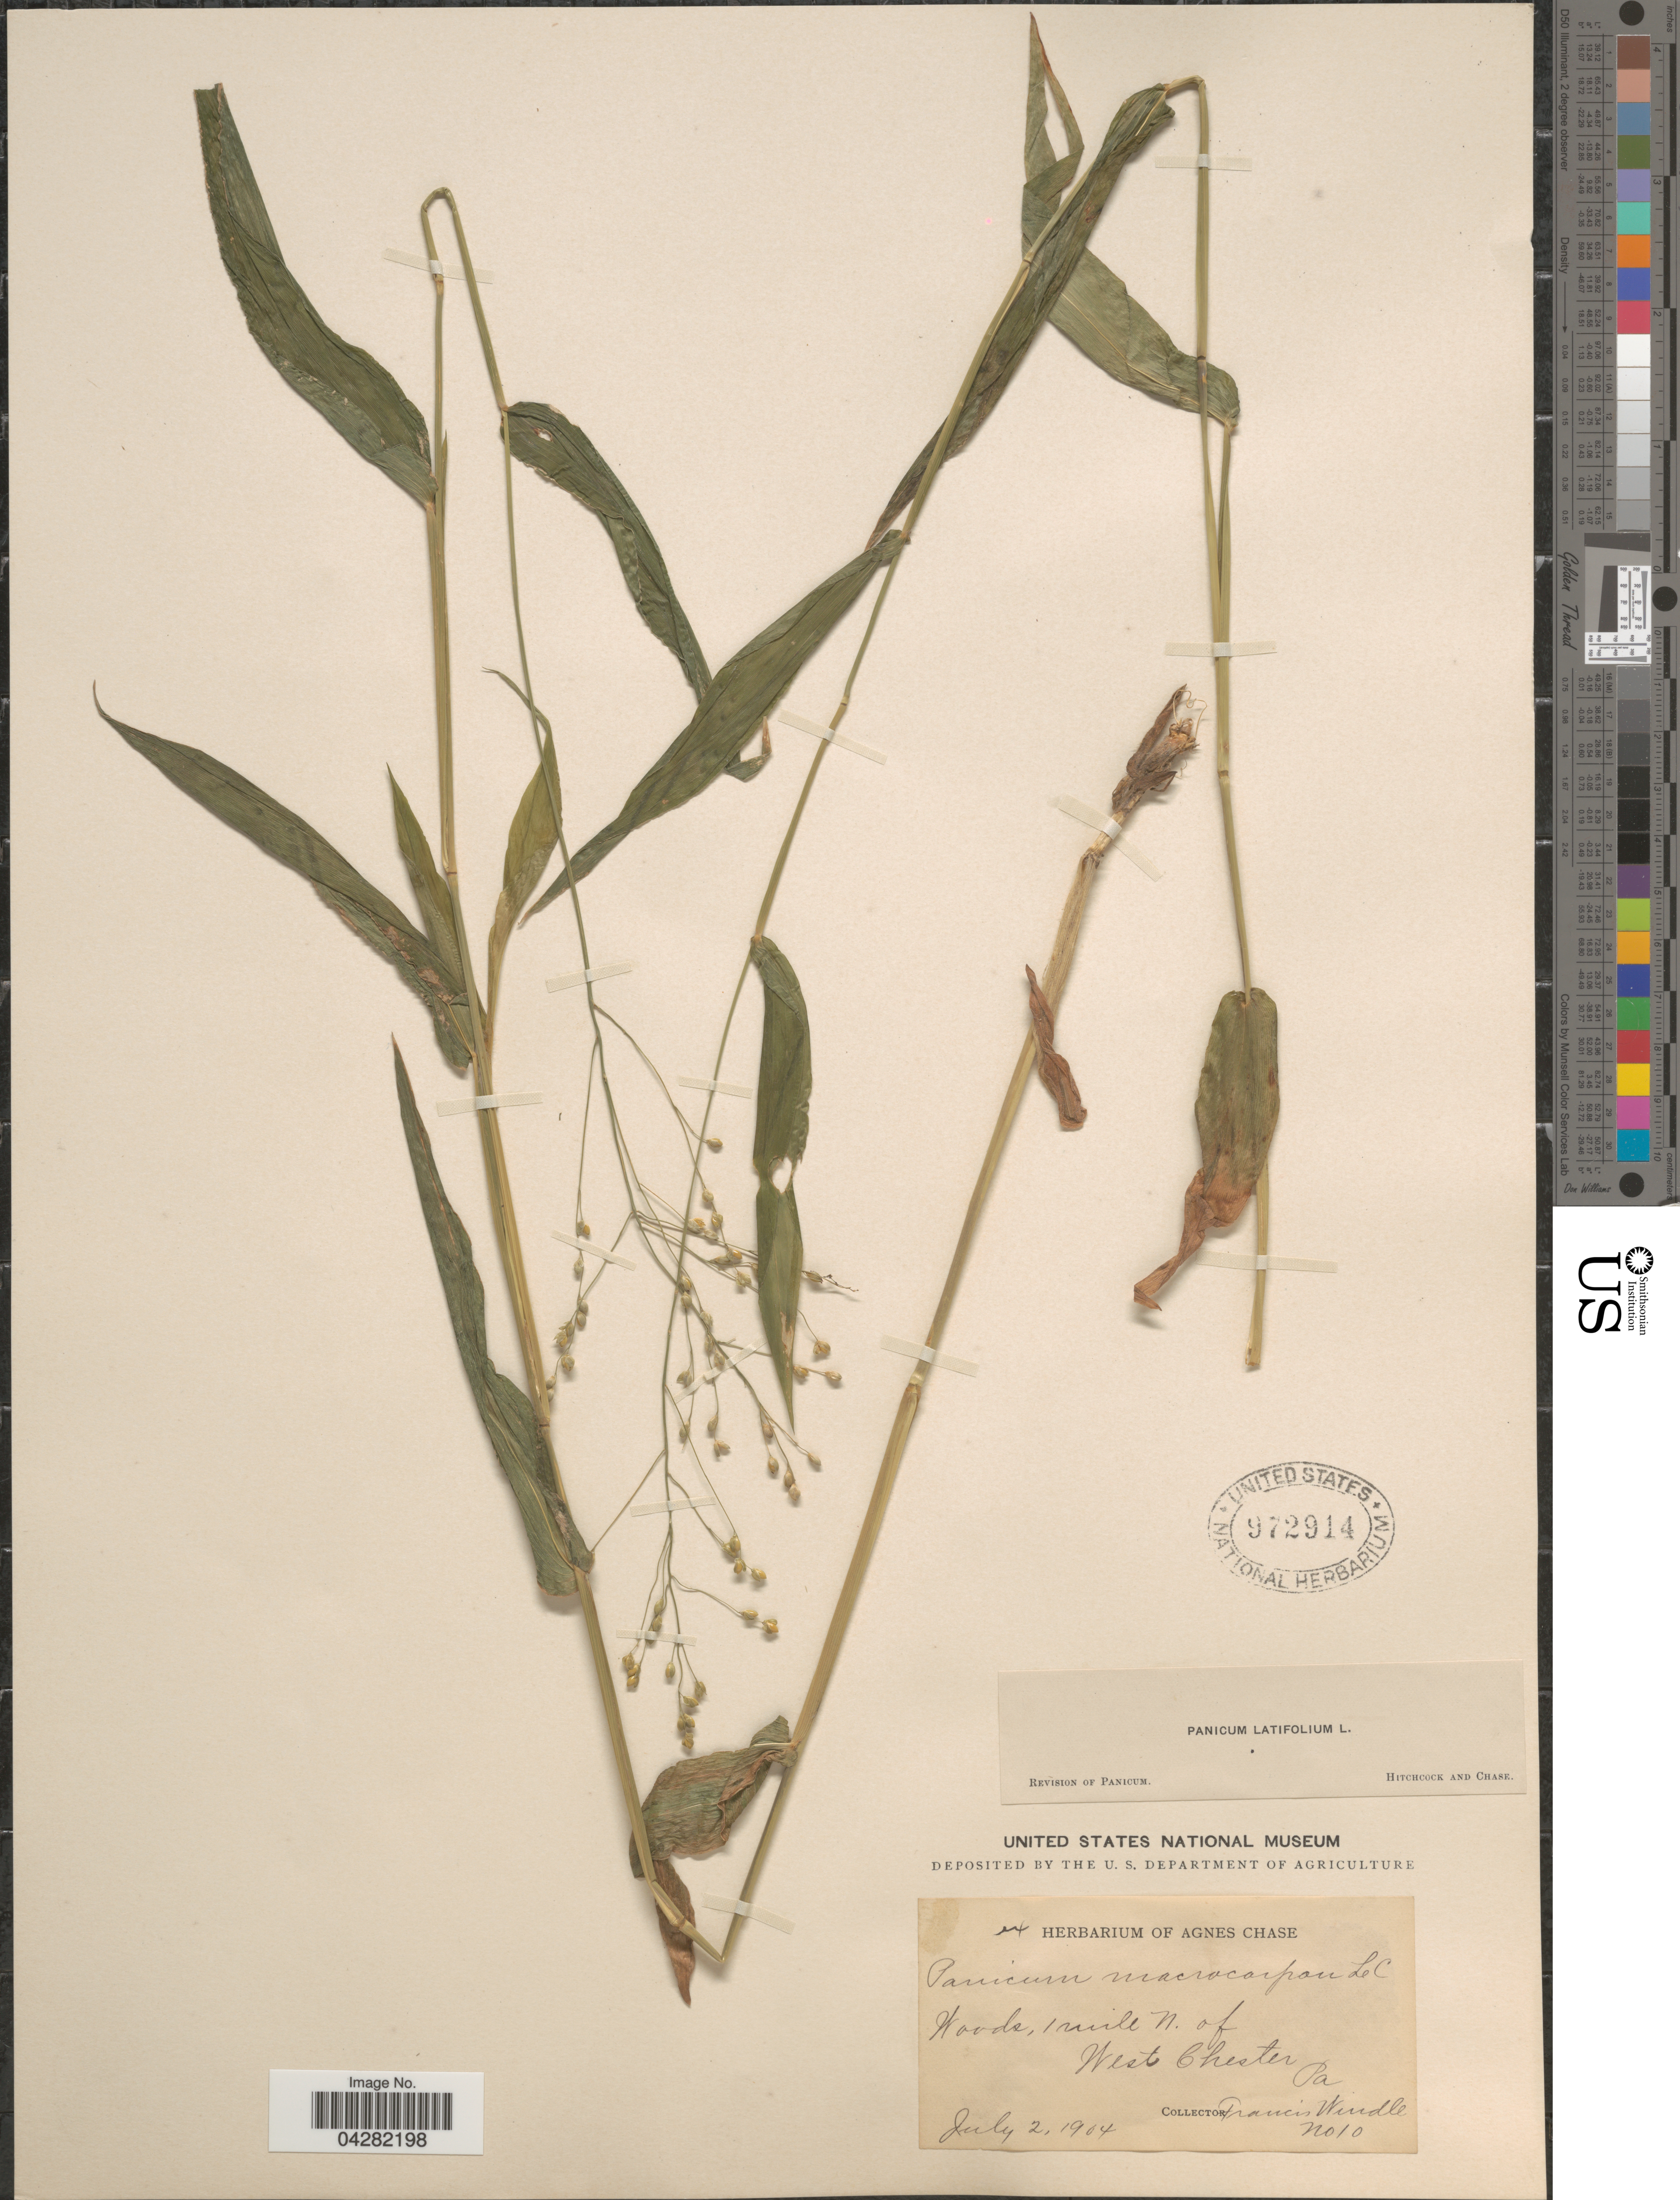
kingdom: Plantae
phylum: Tracheophyta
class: Liliopsida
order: Poales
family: Poaceae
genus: Dichanthelium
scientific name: Dichanthelium latifolium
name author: (L.) Harvill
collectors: F. Windle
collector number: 10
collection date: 1904-07-02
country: United States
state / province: Pennsylvania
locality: Woods, 1 mile N. of West Chester.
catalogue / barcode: US 972914